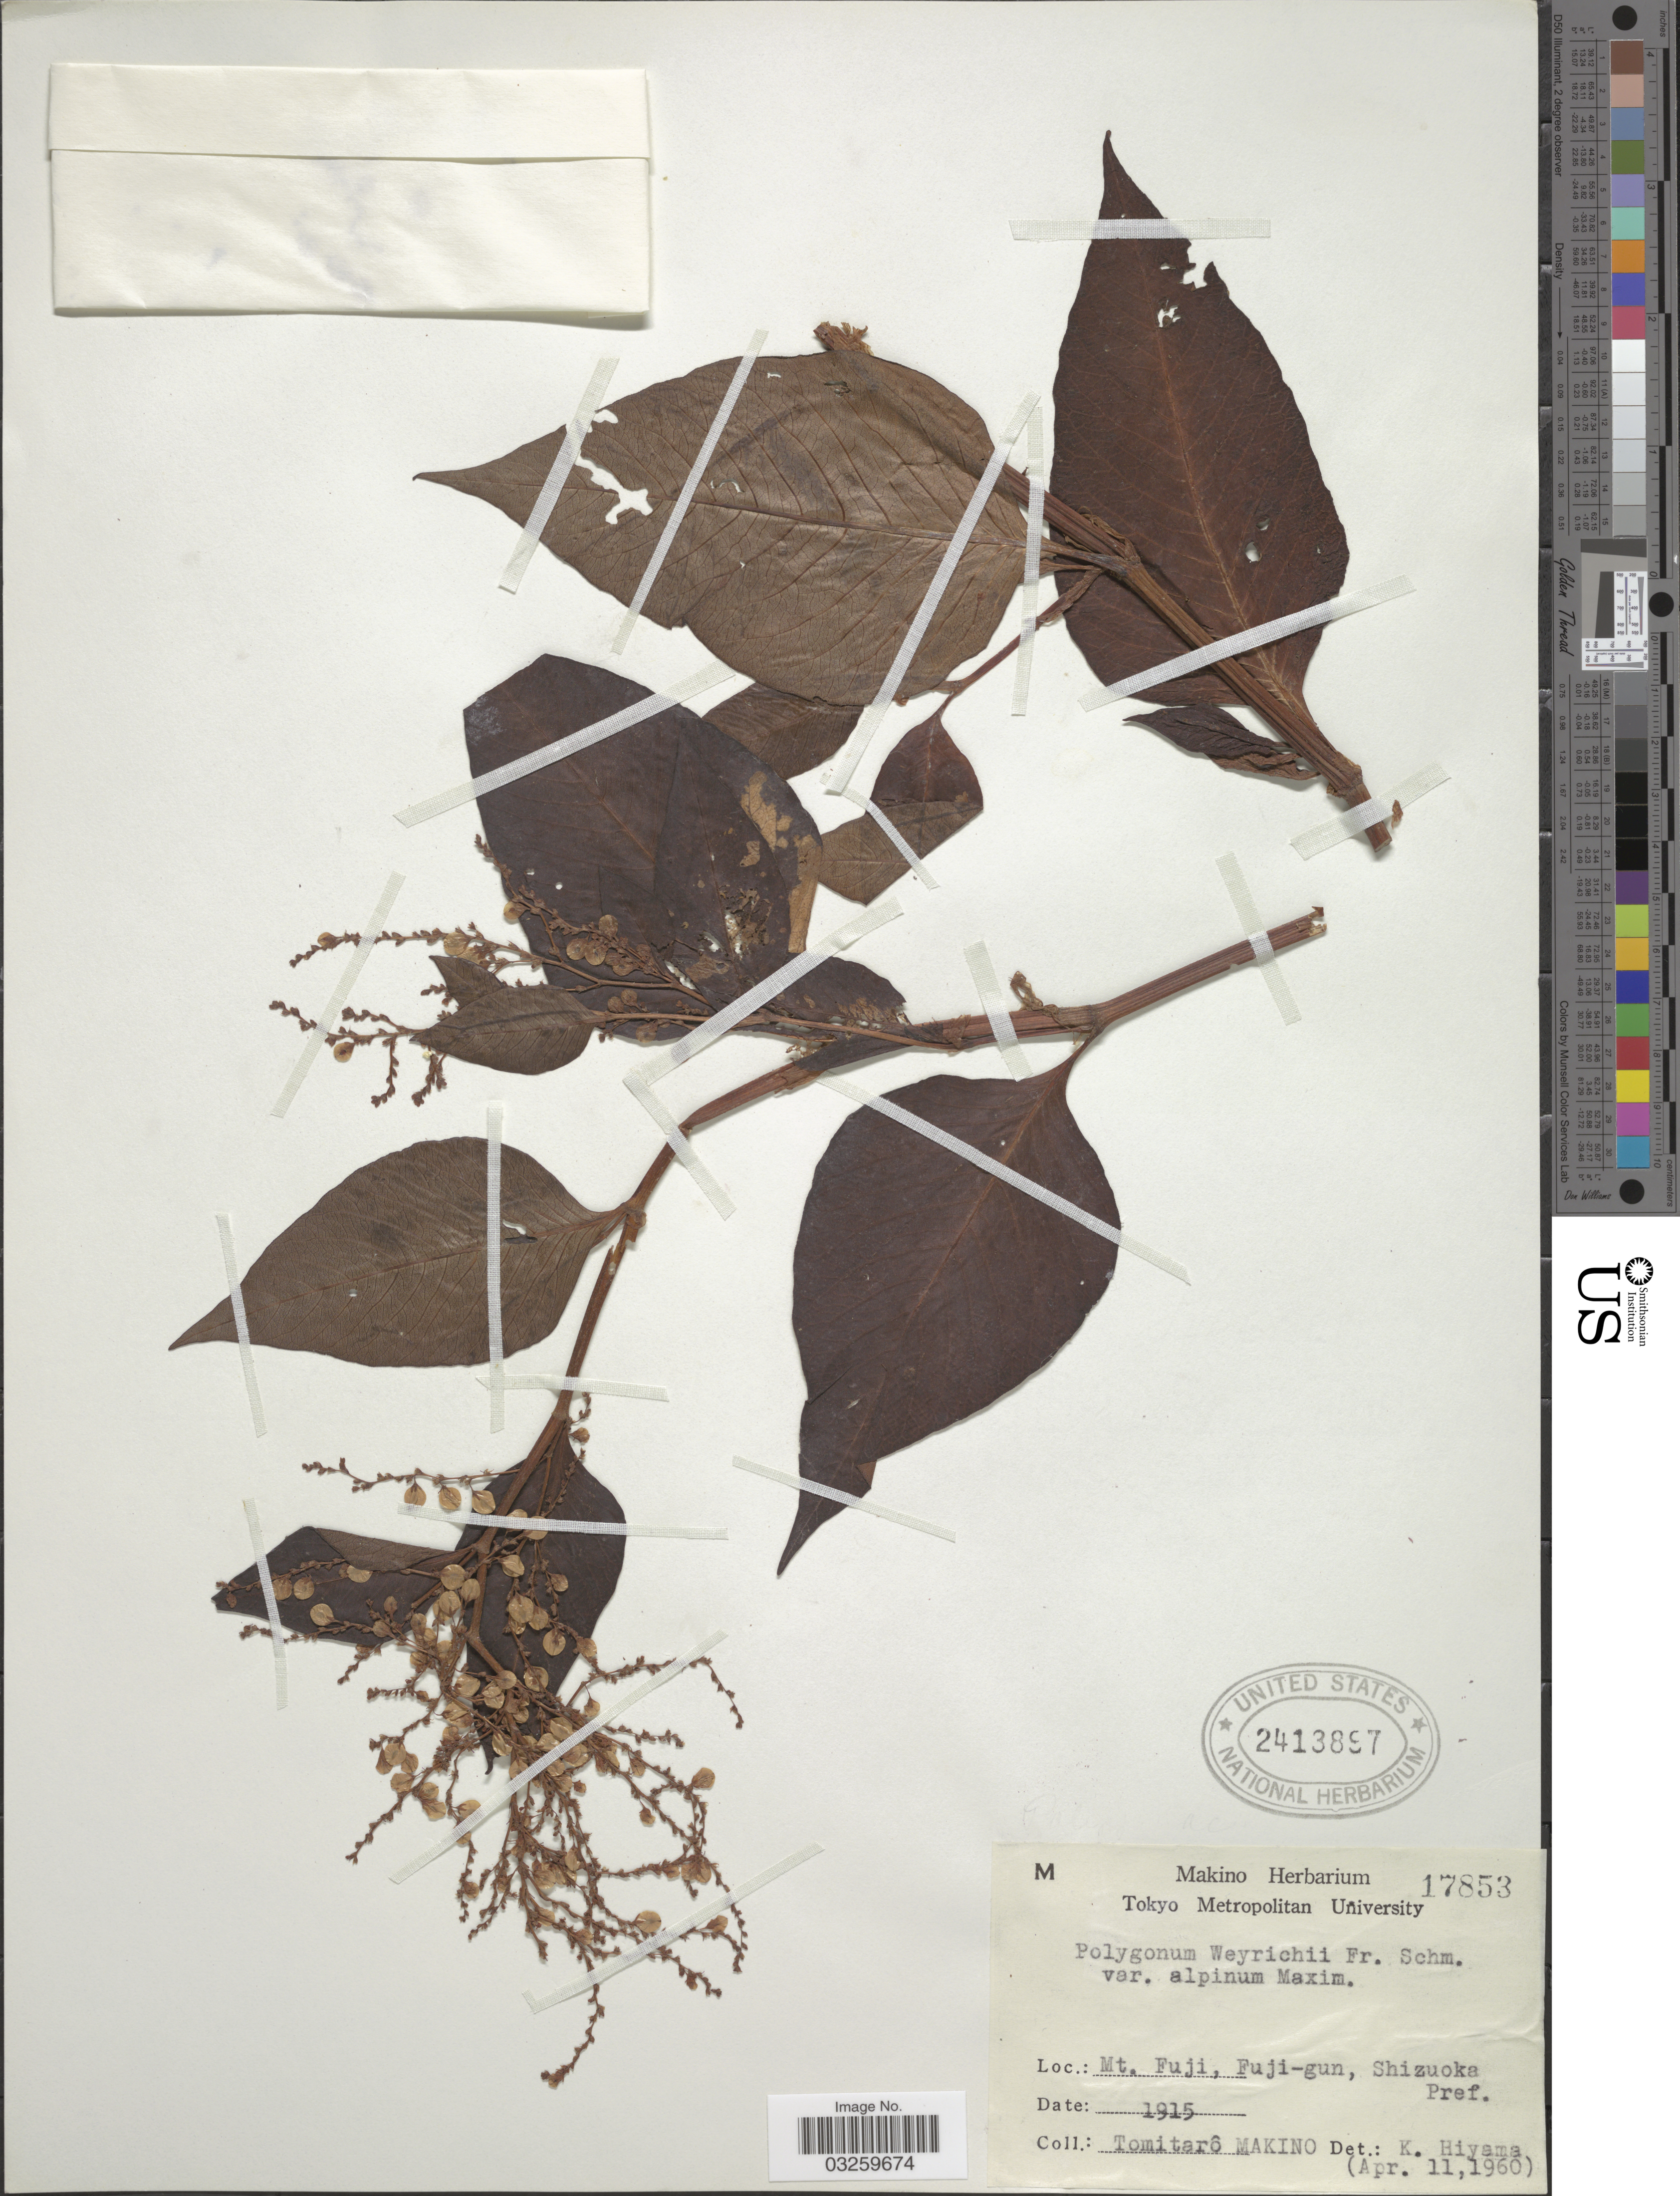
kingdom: Plantae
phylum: Tracheophyta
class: Magnoliopsida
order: Caryophyllales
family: Polygonaceae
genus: Koenigia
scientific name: Koenigia weyrichii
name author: (F. Schmidt) T.M. Schust. & Reveal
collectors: T. Makino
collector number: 17853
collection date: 1915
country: Japan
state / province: Sizuoka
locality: Mt. Fuji, Fuji-gun, Shizuoka Pref.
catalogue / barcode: US 2413897